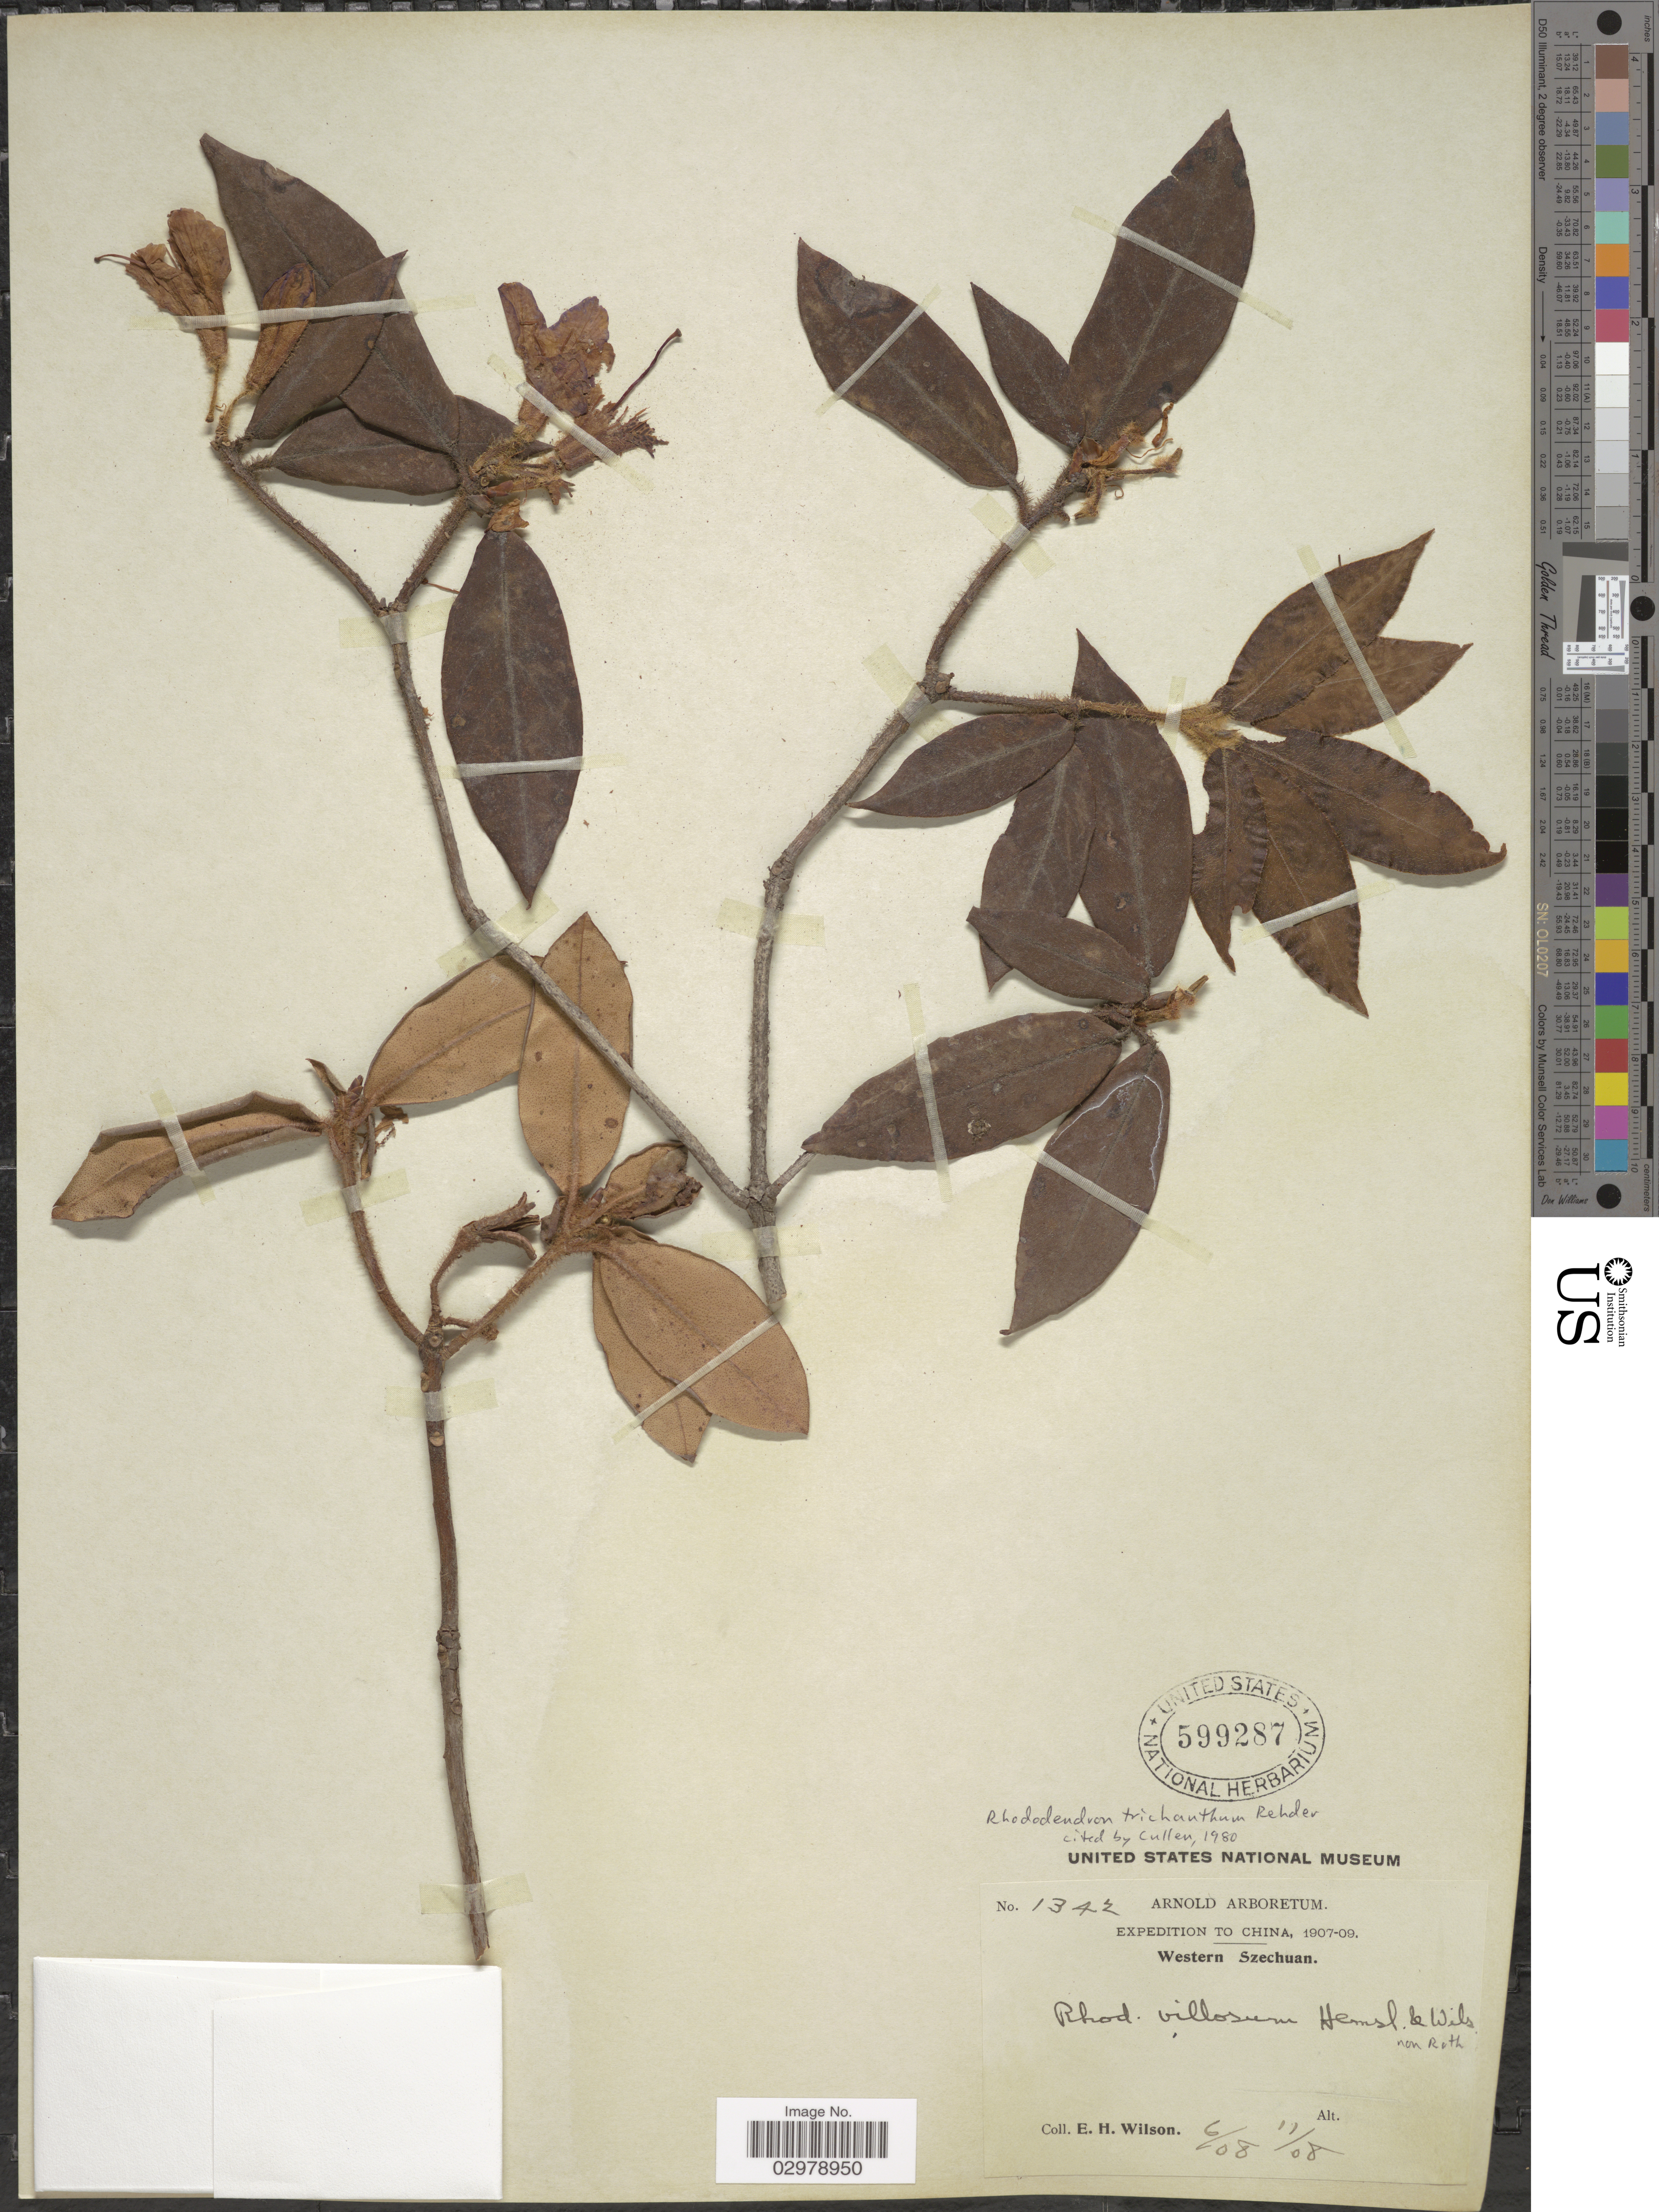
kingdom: Plantae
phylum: Tracheophyta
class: Magnoliopsida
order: Ericales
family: Ericaceae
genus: Rhododendron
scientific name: Rhododendron trichanthum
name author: Rehder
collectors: E. Wilson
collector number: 1342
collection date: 1908-06/1908-11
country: China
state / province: Sichuan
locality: Western Szechuan.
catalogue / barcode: US 599287